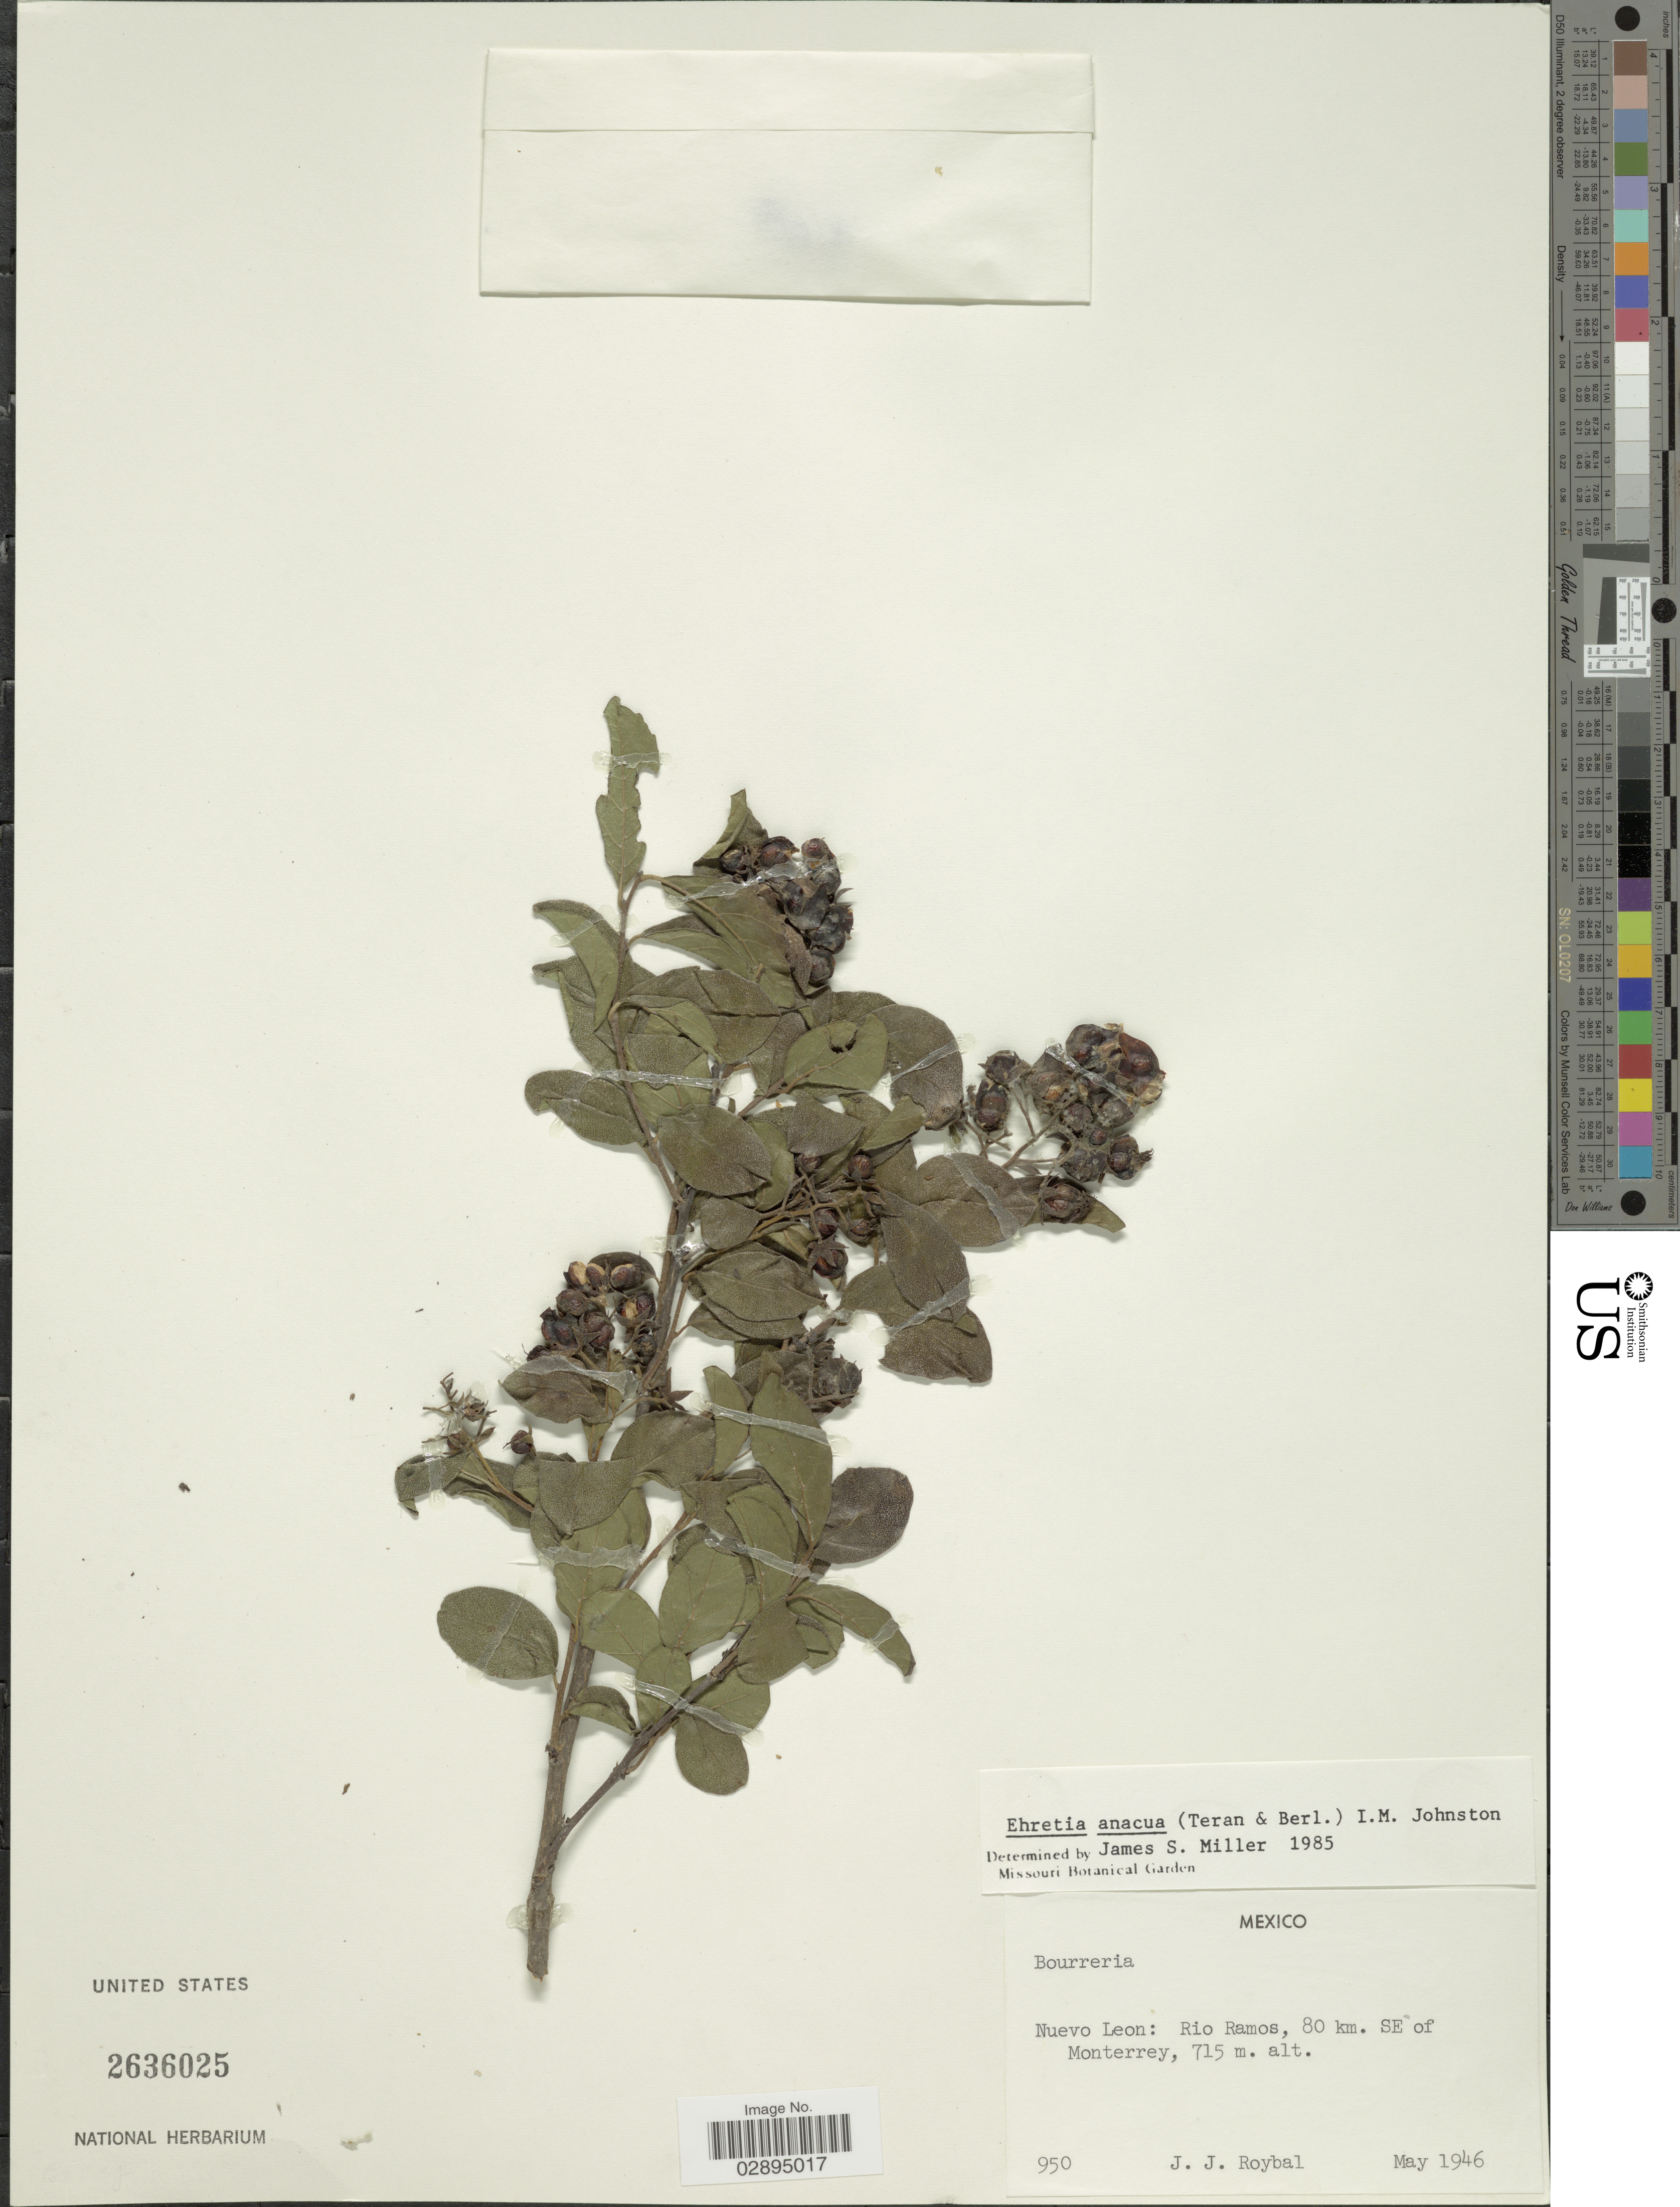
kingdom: Plantae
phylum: Tracheophyta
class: Magnoliopsida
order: Boraginales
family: Ehretiaceae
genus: Ehretia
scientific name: Ehretia anacua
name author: (Terán & Berland.) I.M. Johnst.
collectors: J. J. Roybal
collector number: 950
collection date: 1946-05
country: Mexico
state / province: Nuevo León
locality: Rio Ramos, 80 km. SE of Monterrey.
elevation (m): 715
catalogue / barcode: US 2636025